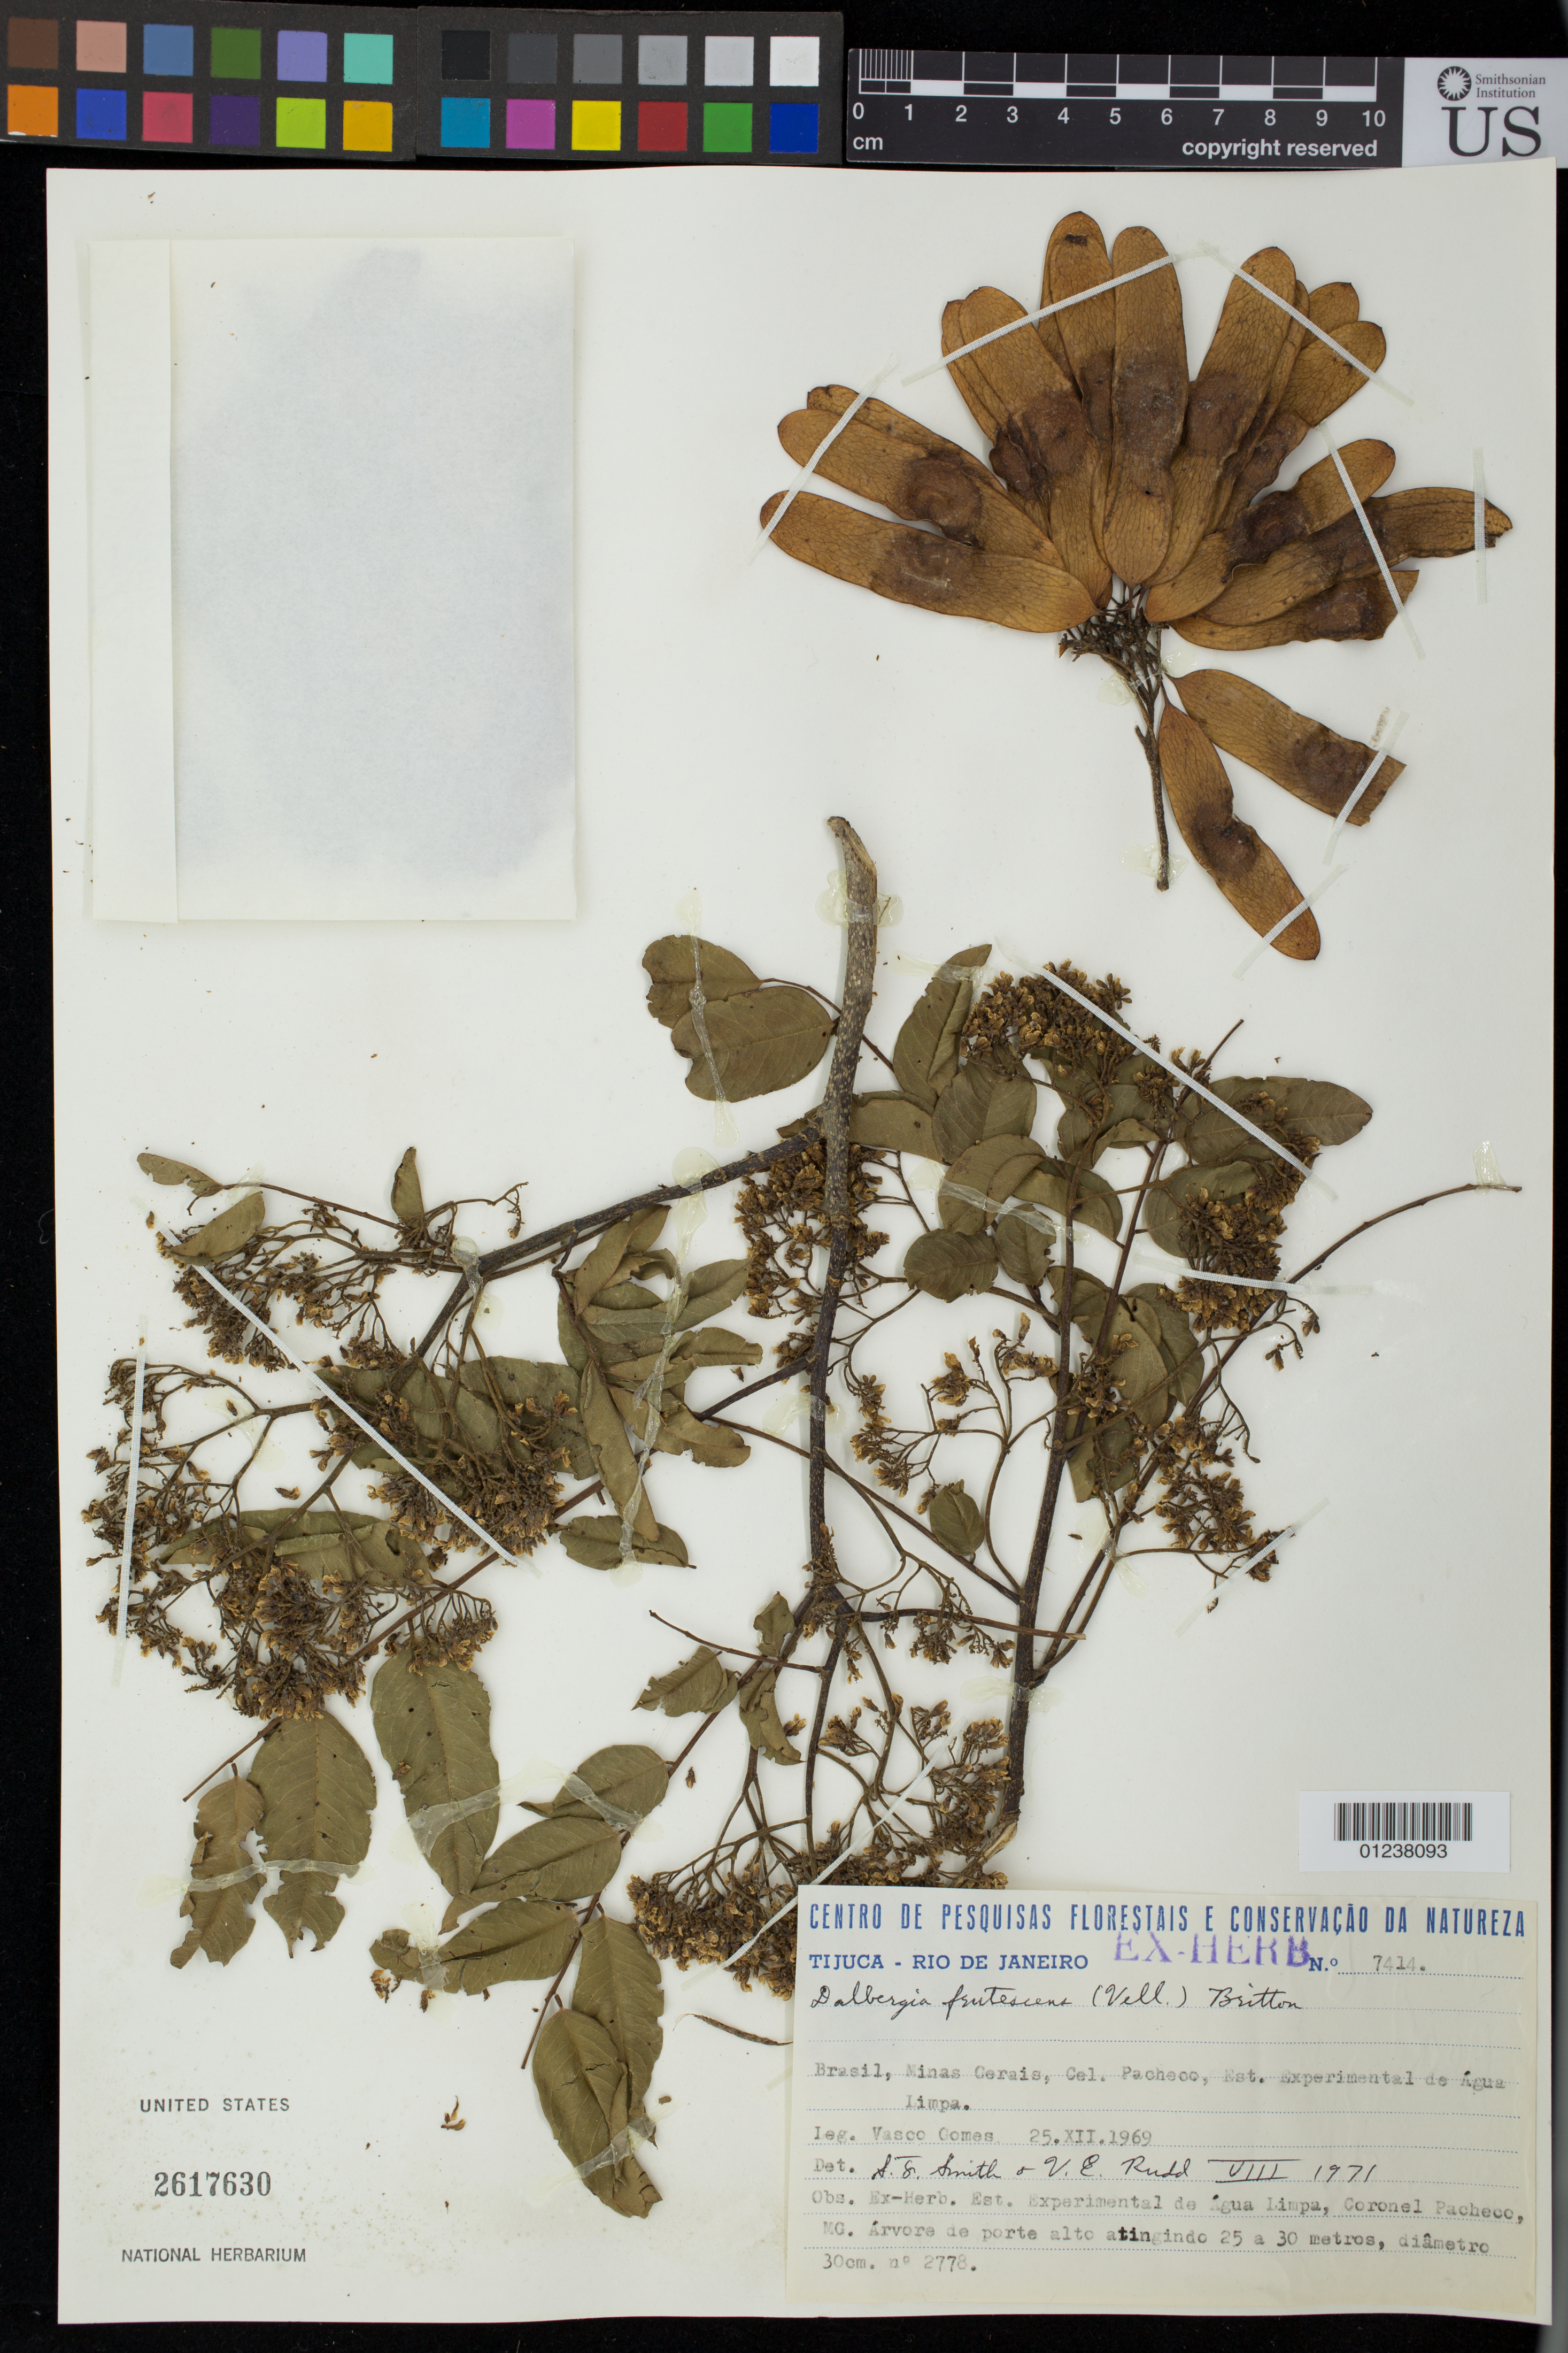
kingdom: Plantae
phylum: Tracheophyta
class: Magnoliopsida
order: Fabales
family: Fabaceae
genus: Dalbergia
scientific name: Dalbergia frutescens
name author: (Vell.) Britton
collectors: V. Gomes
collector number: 2778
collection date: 1969-12-25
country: Brazil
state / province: Minas Gerais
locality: Experimental de Água Limpa, Coronel Pacheco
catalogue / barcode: US 2617630